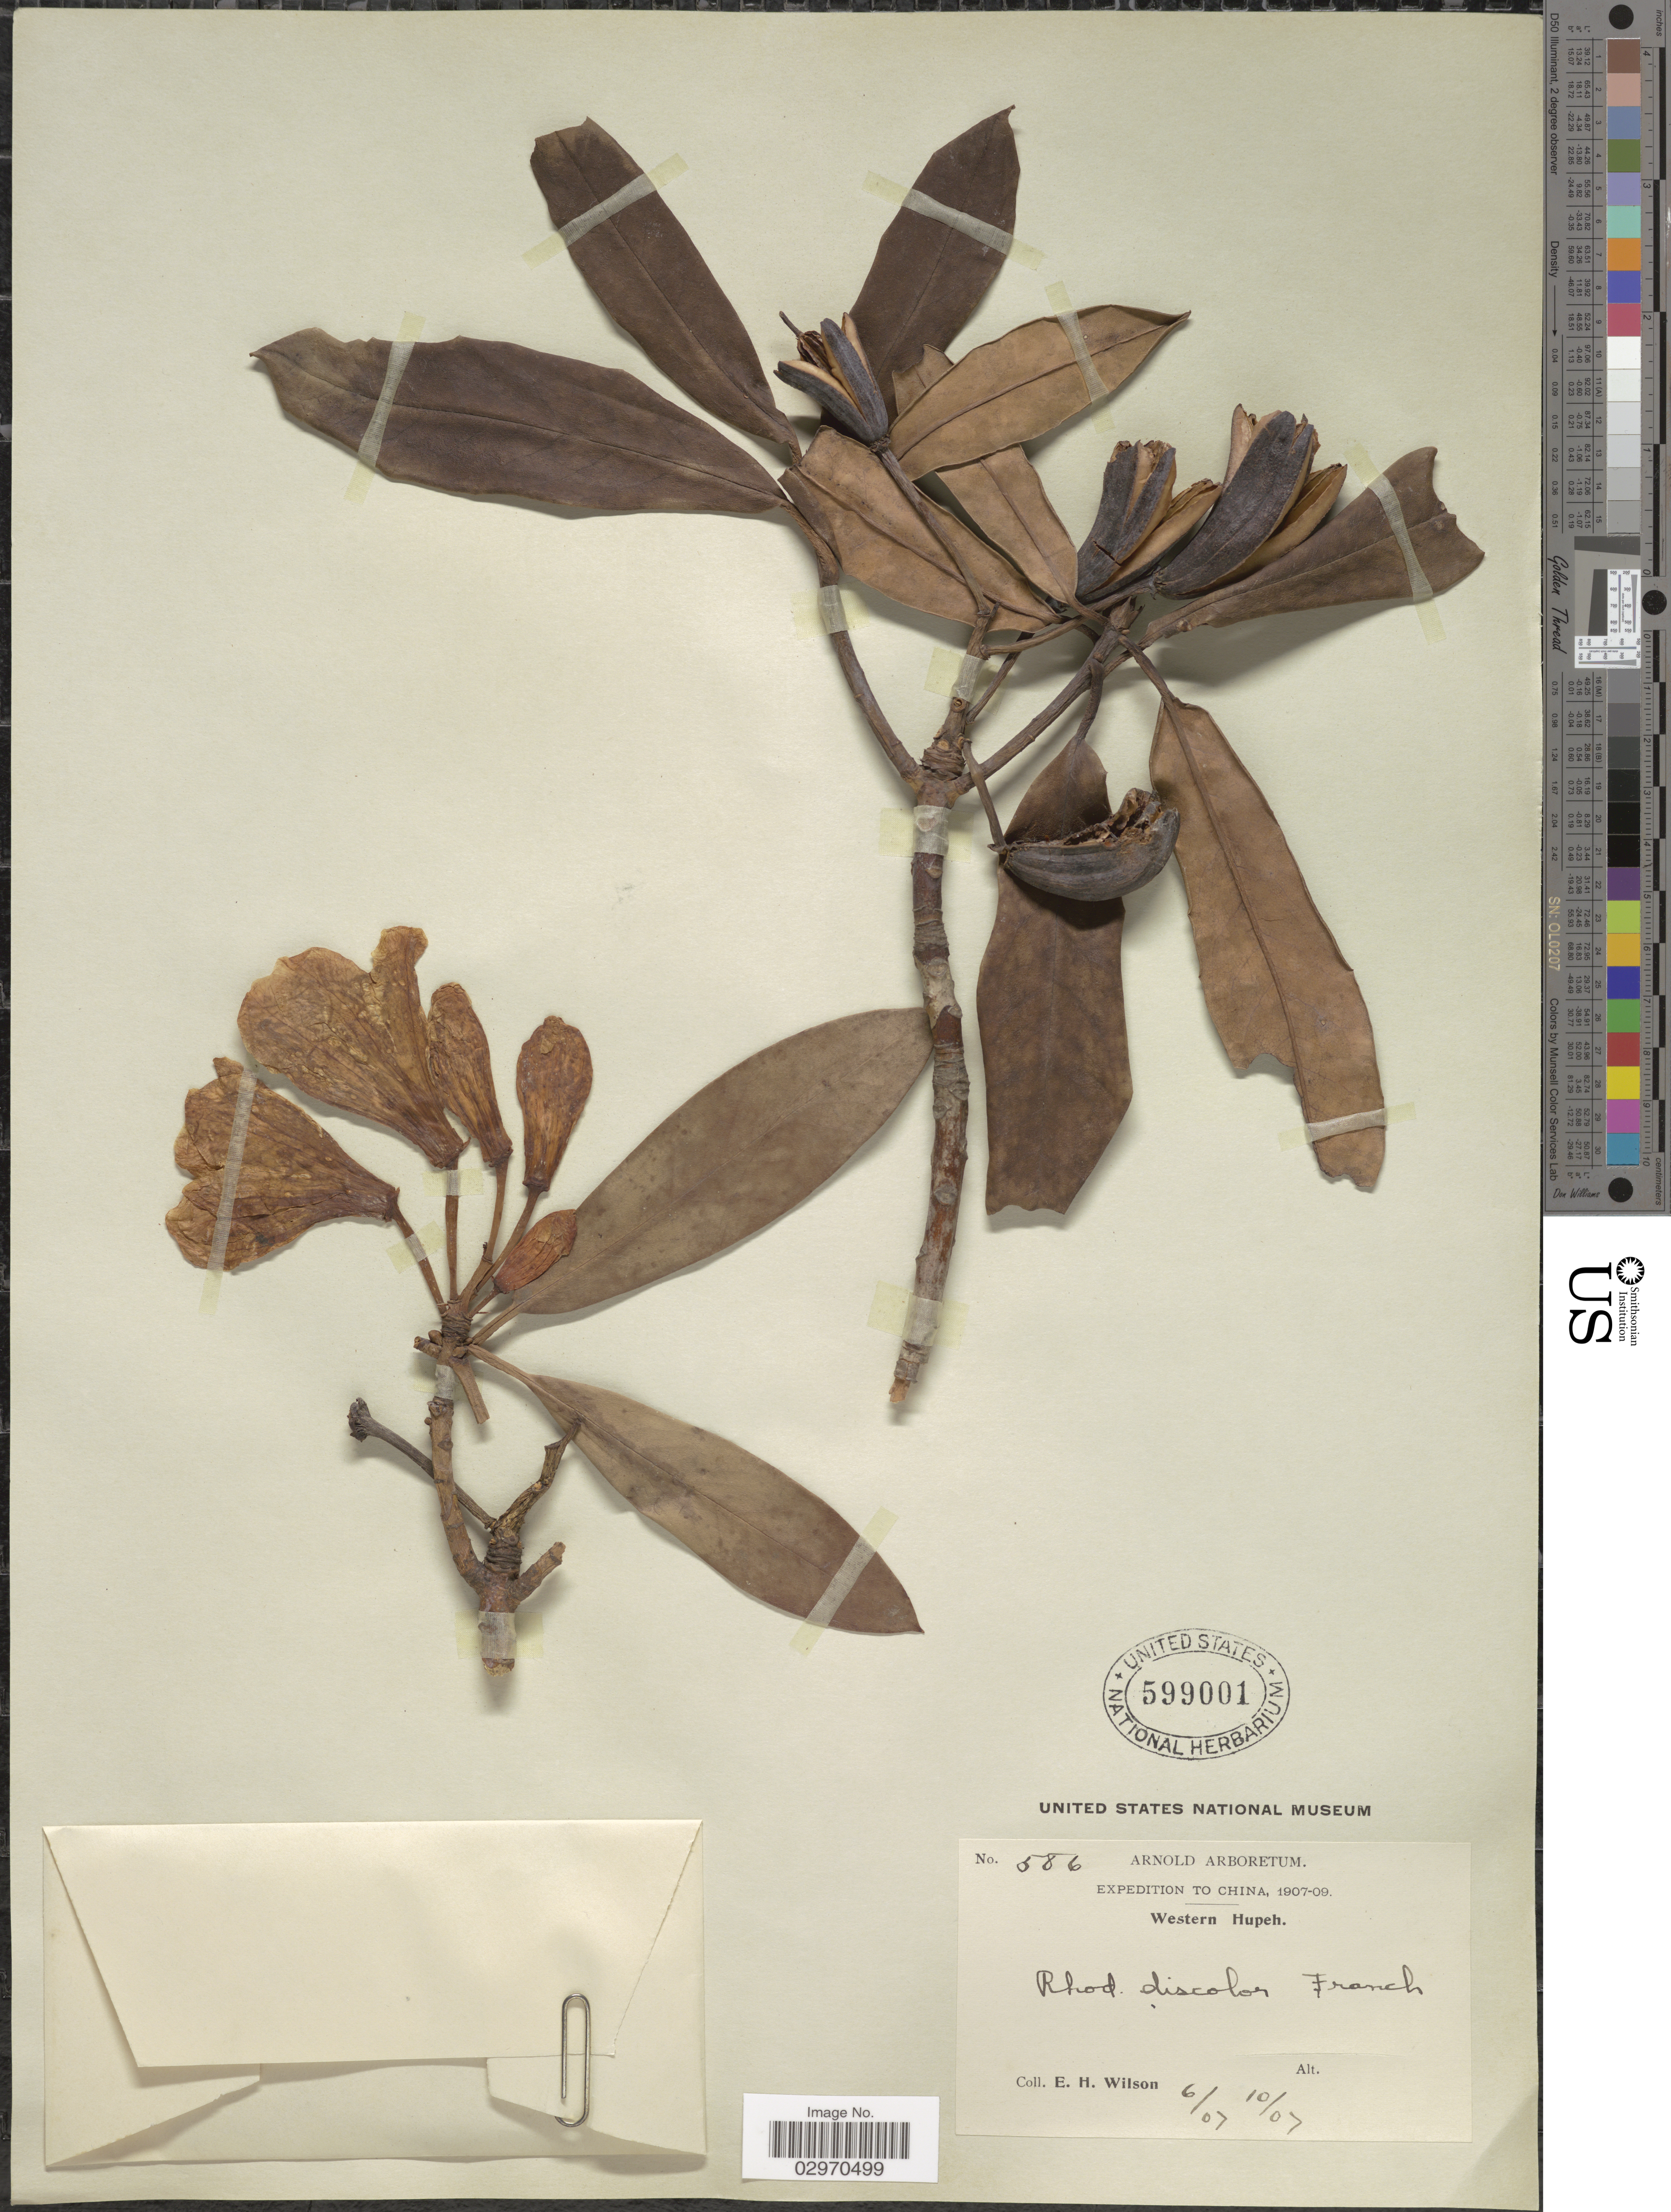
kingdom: Plantae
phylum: Tracheophyta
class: Magnoliopsida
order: Ericales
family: Ericaceae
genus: Rhododendron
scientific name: Rhododendron discolor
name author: Franch.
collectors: E. Wilson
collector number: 586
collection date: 1907-06/1907-10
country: China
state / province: Hubei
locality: Western Hupeh.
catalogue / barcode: US 599001